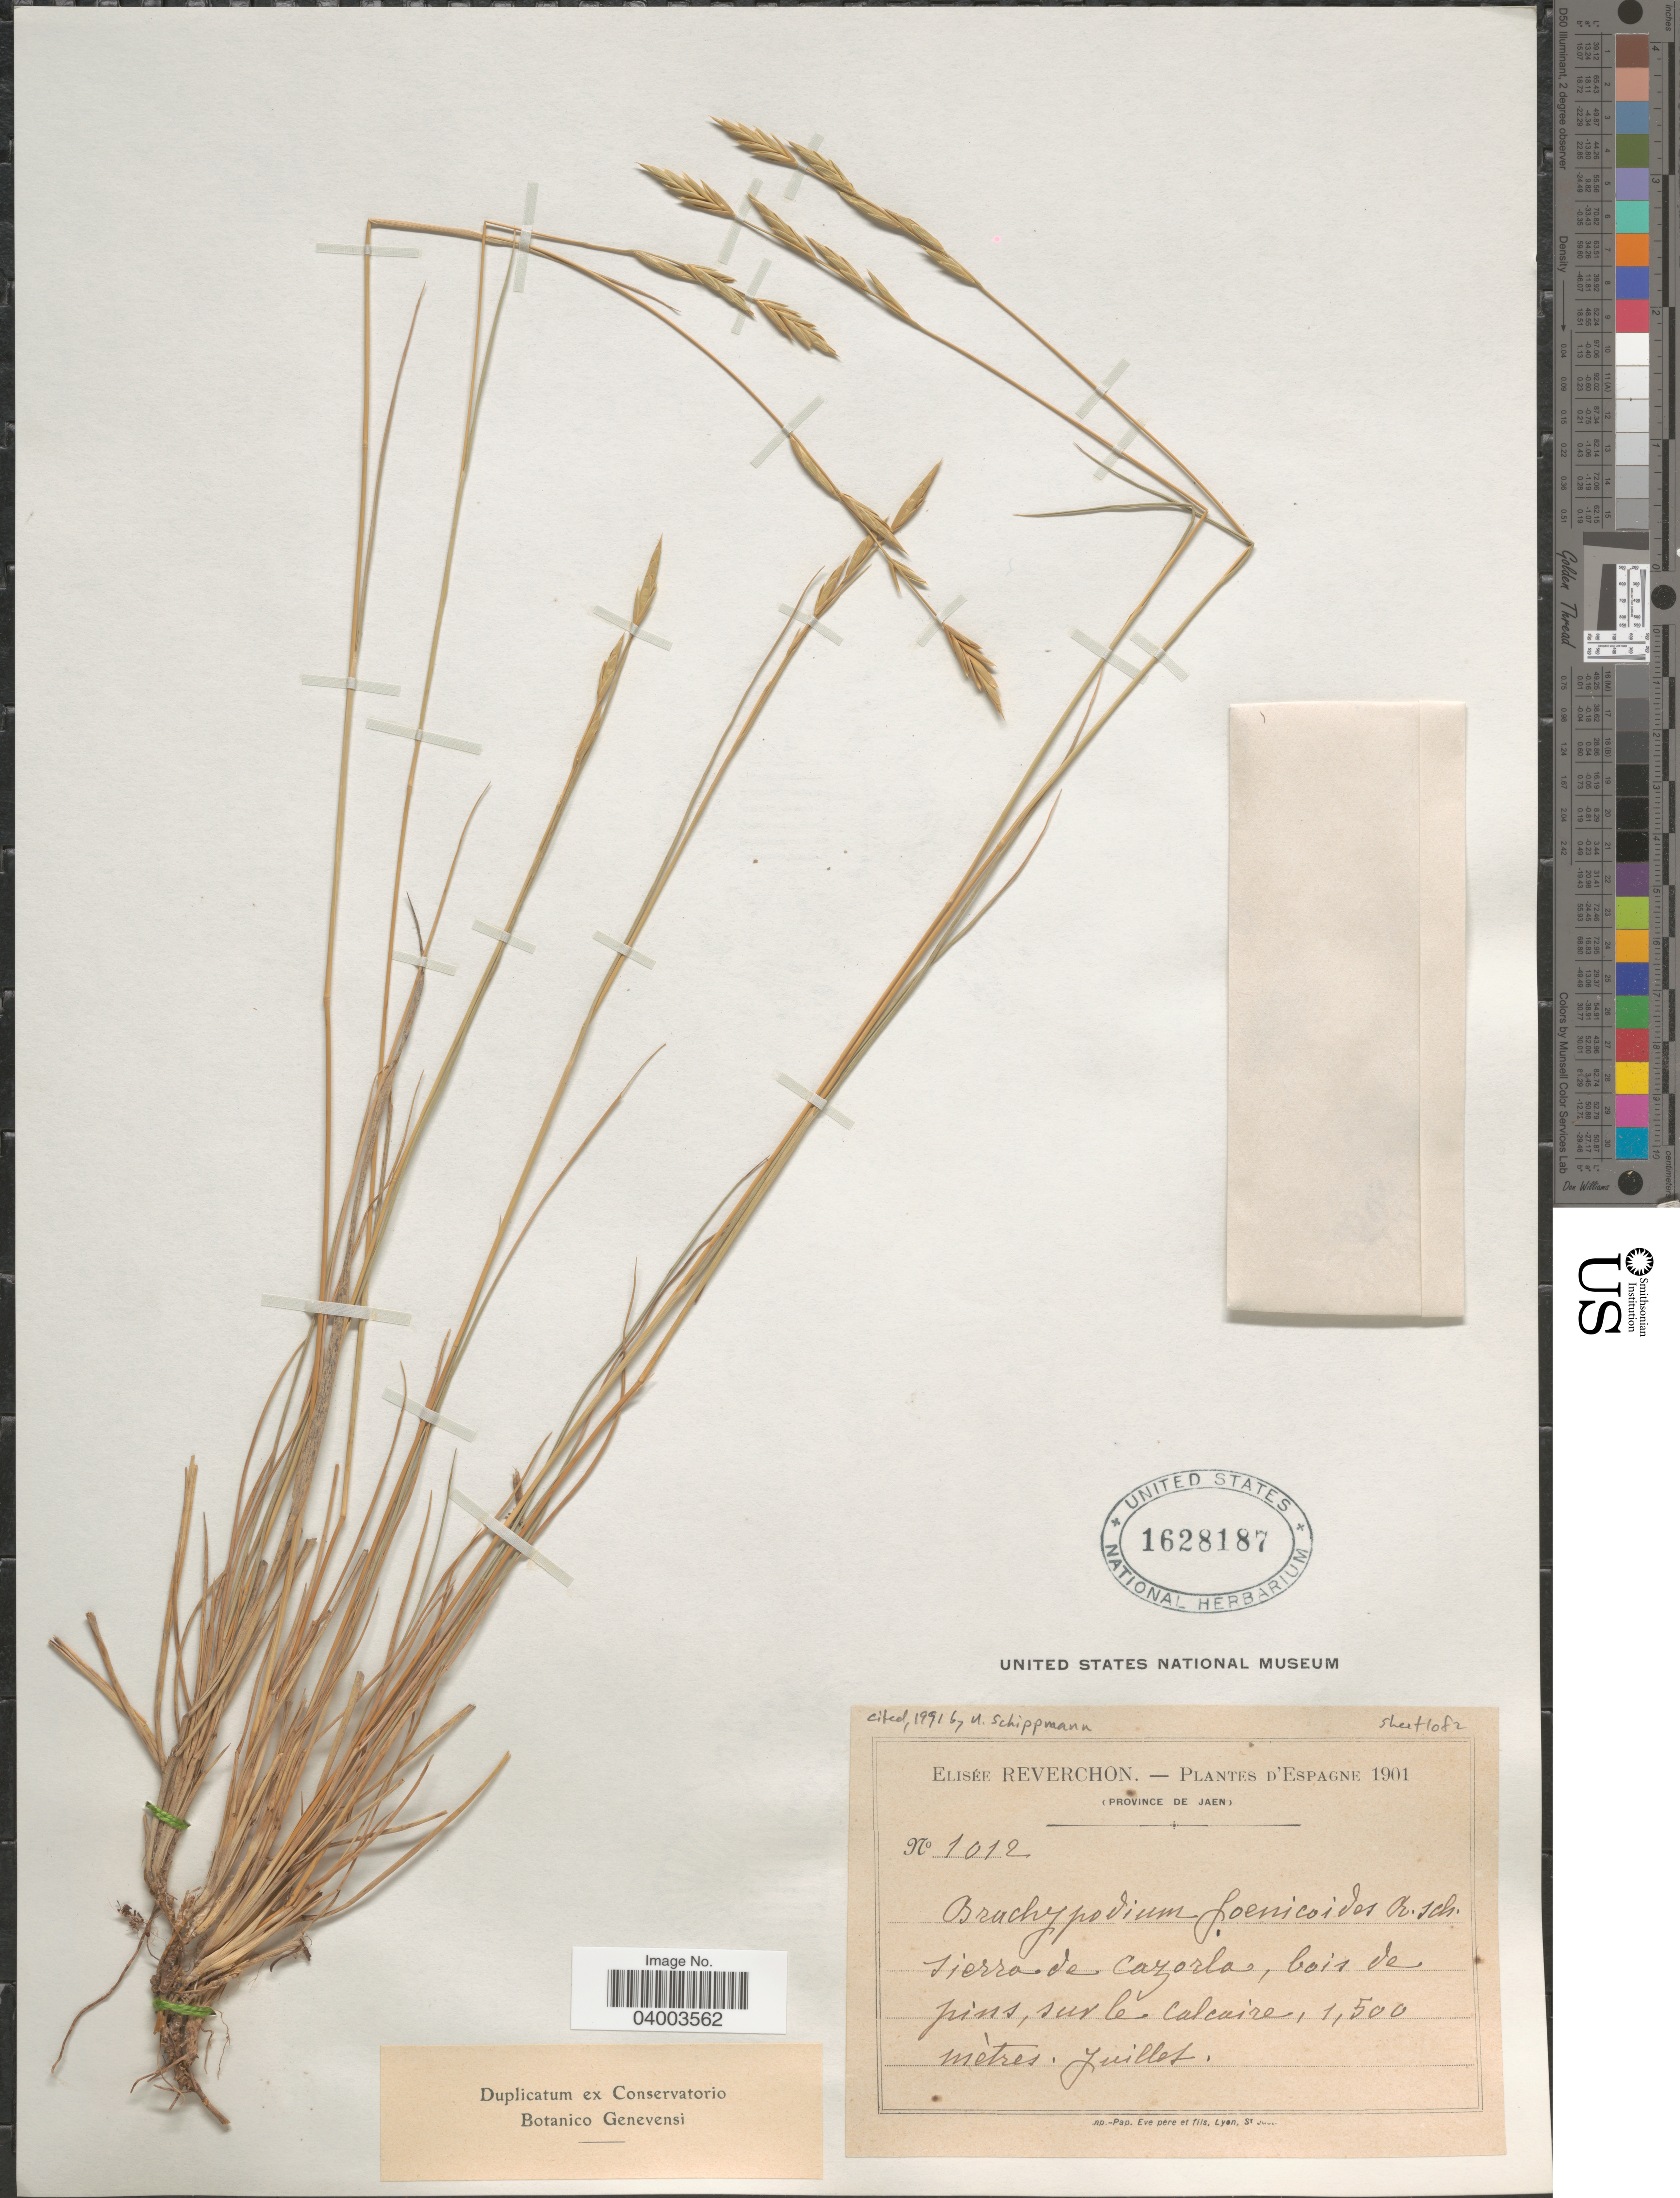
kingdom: Plantae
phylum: Tracheophyta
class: Liliopsida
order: Poales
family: Poaceae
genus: Brachypodium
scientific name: Brachypodium phoenicoides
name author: (L.) Roem. & Schult.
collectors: E. Reverchon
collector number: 1012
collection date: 1901-07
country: Spain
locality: Espagne (Province de Jaen). Sierra de Cazorla, bois de pins, sur le calcaire.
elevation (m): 1500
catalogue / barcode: US 1628187